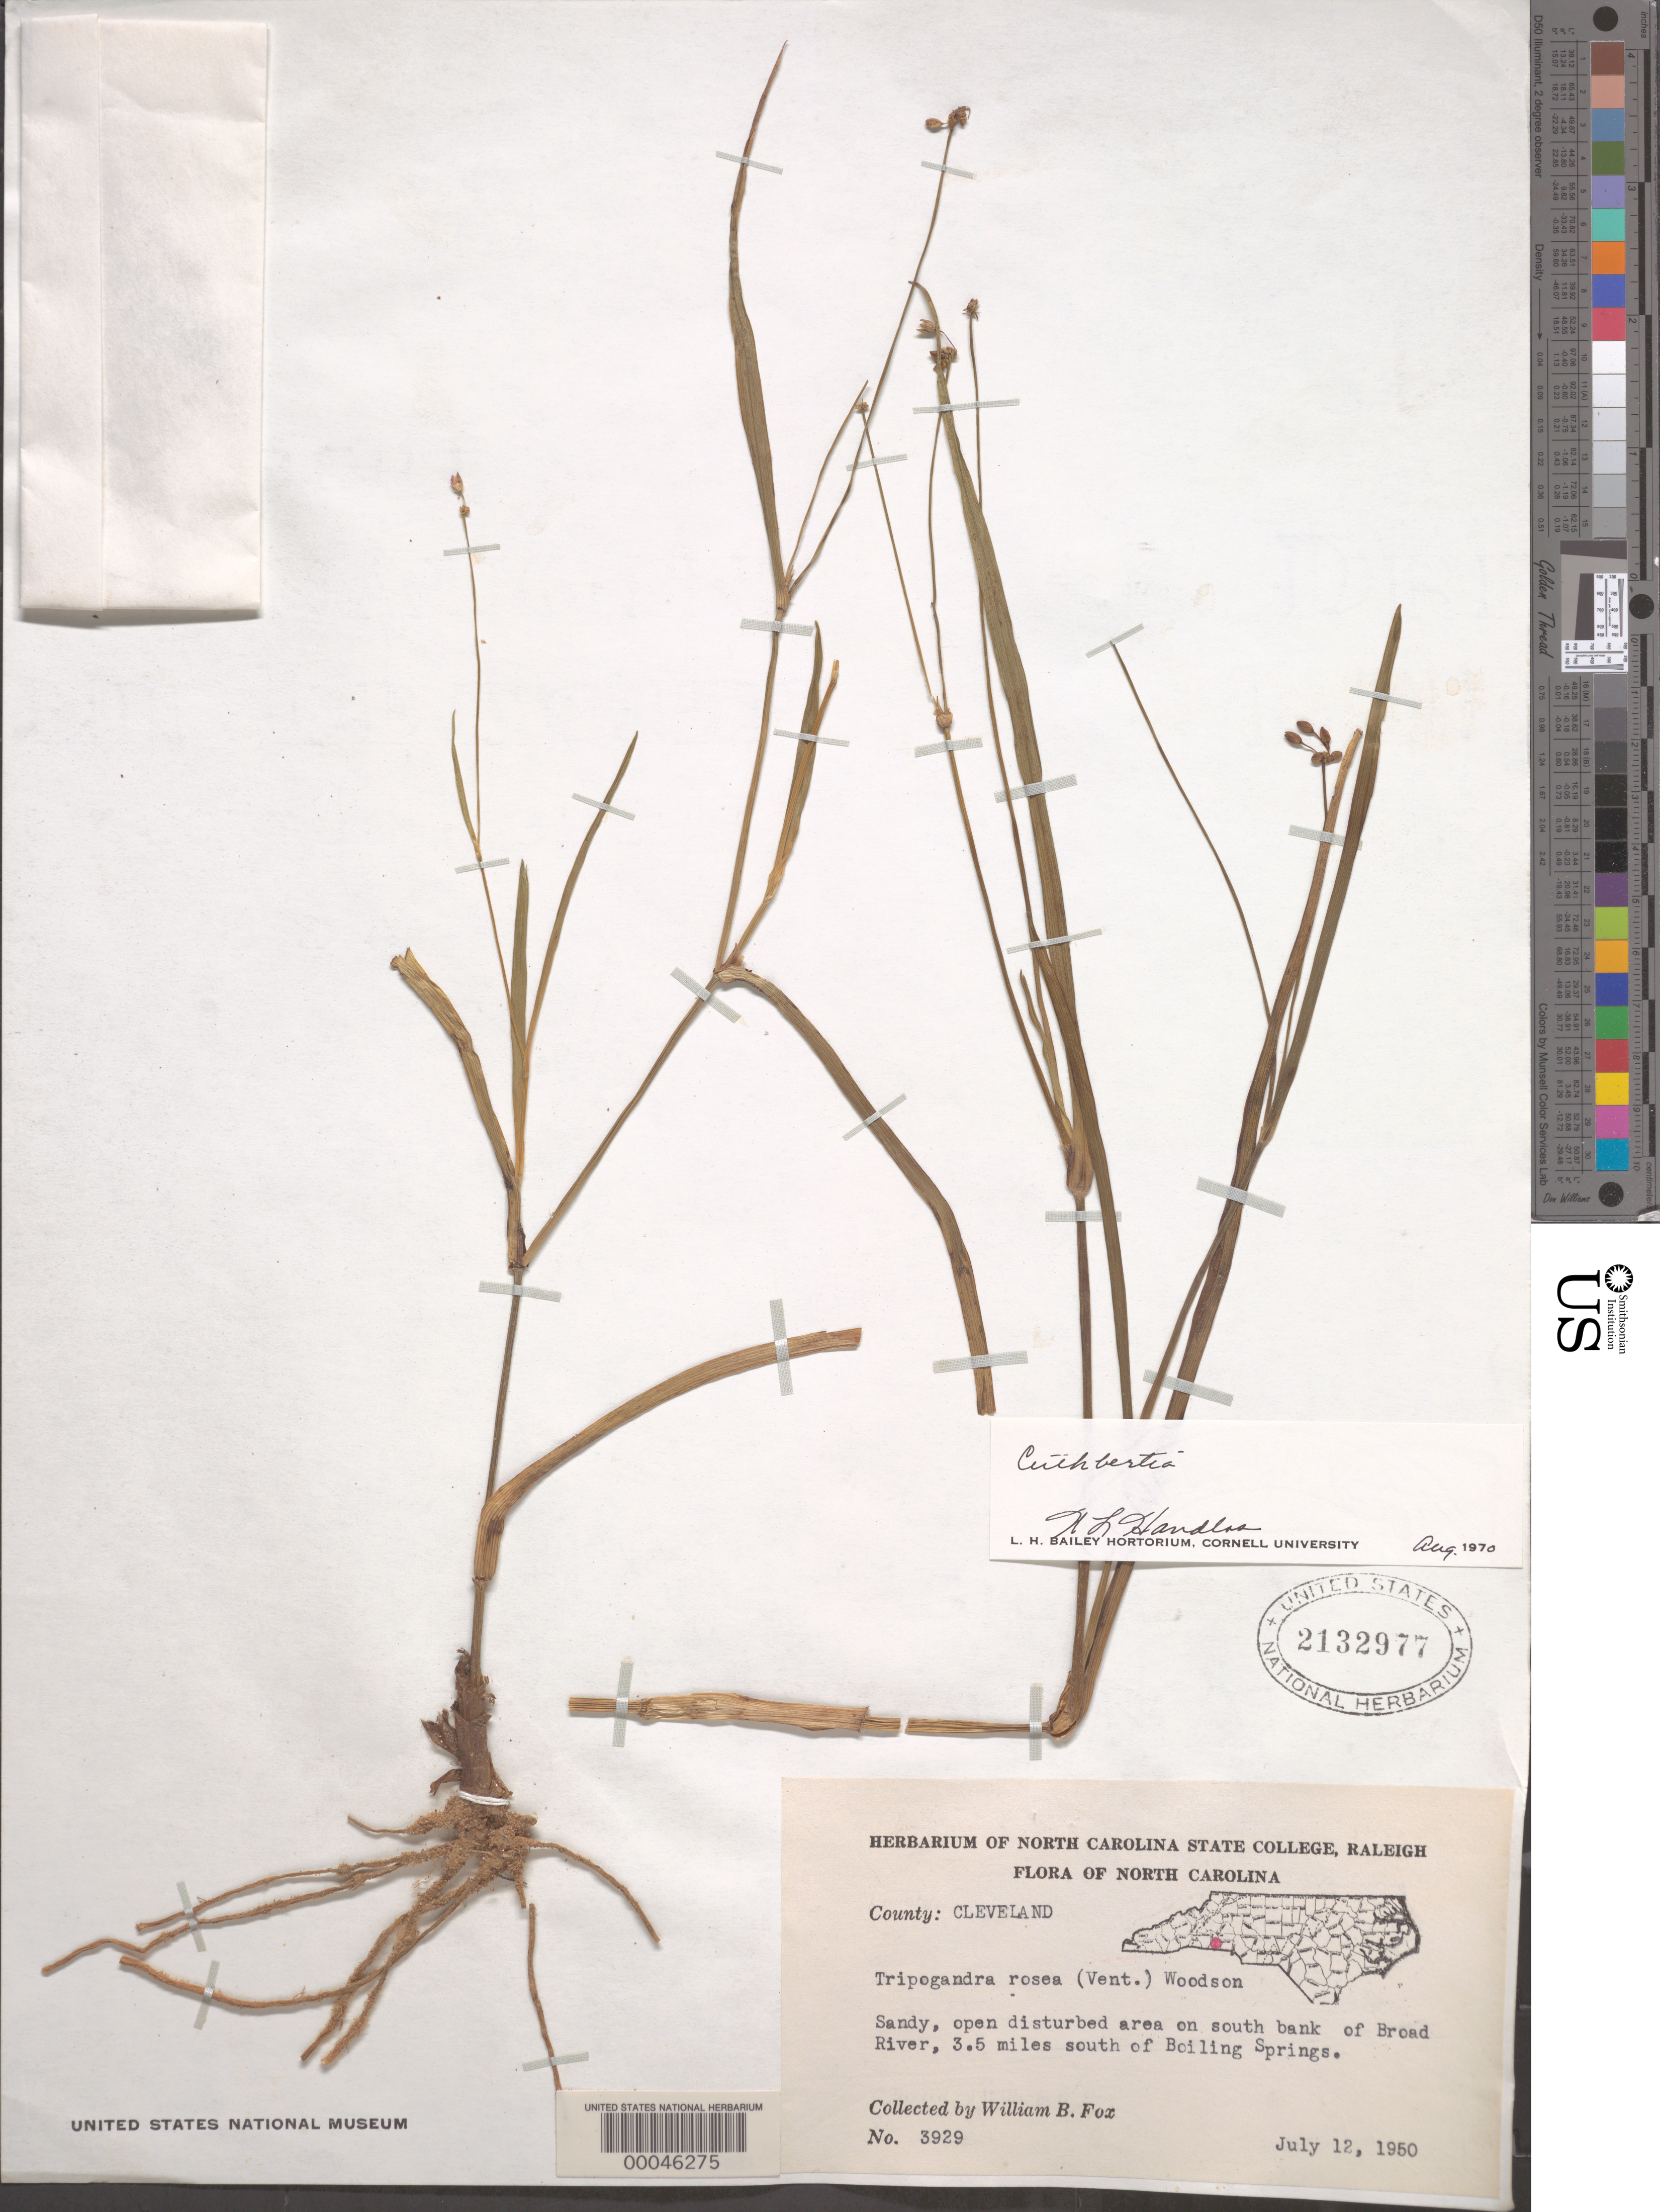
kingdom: Plantae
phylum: Tracheophyta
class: Liliopsida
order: Commelinales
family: Commelinaceae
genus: Cuthbertia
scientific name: Cuthbertia rosea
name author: (Vent.) Small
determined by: Strong, Mark T., (BOT), Smithsonian Institution - National Museum of Natural History (UNITED STATES)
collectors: W. B. Fox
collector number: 3929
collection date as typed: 12 Jul 1950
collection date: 1950-07-12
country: United States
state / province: North Carolina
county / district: Cleveland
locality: S of boiling springs, broad river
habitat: Sandy, open disturbed area, riverbank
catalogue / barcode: US 2132977